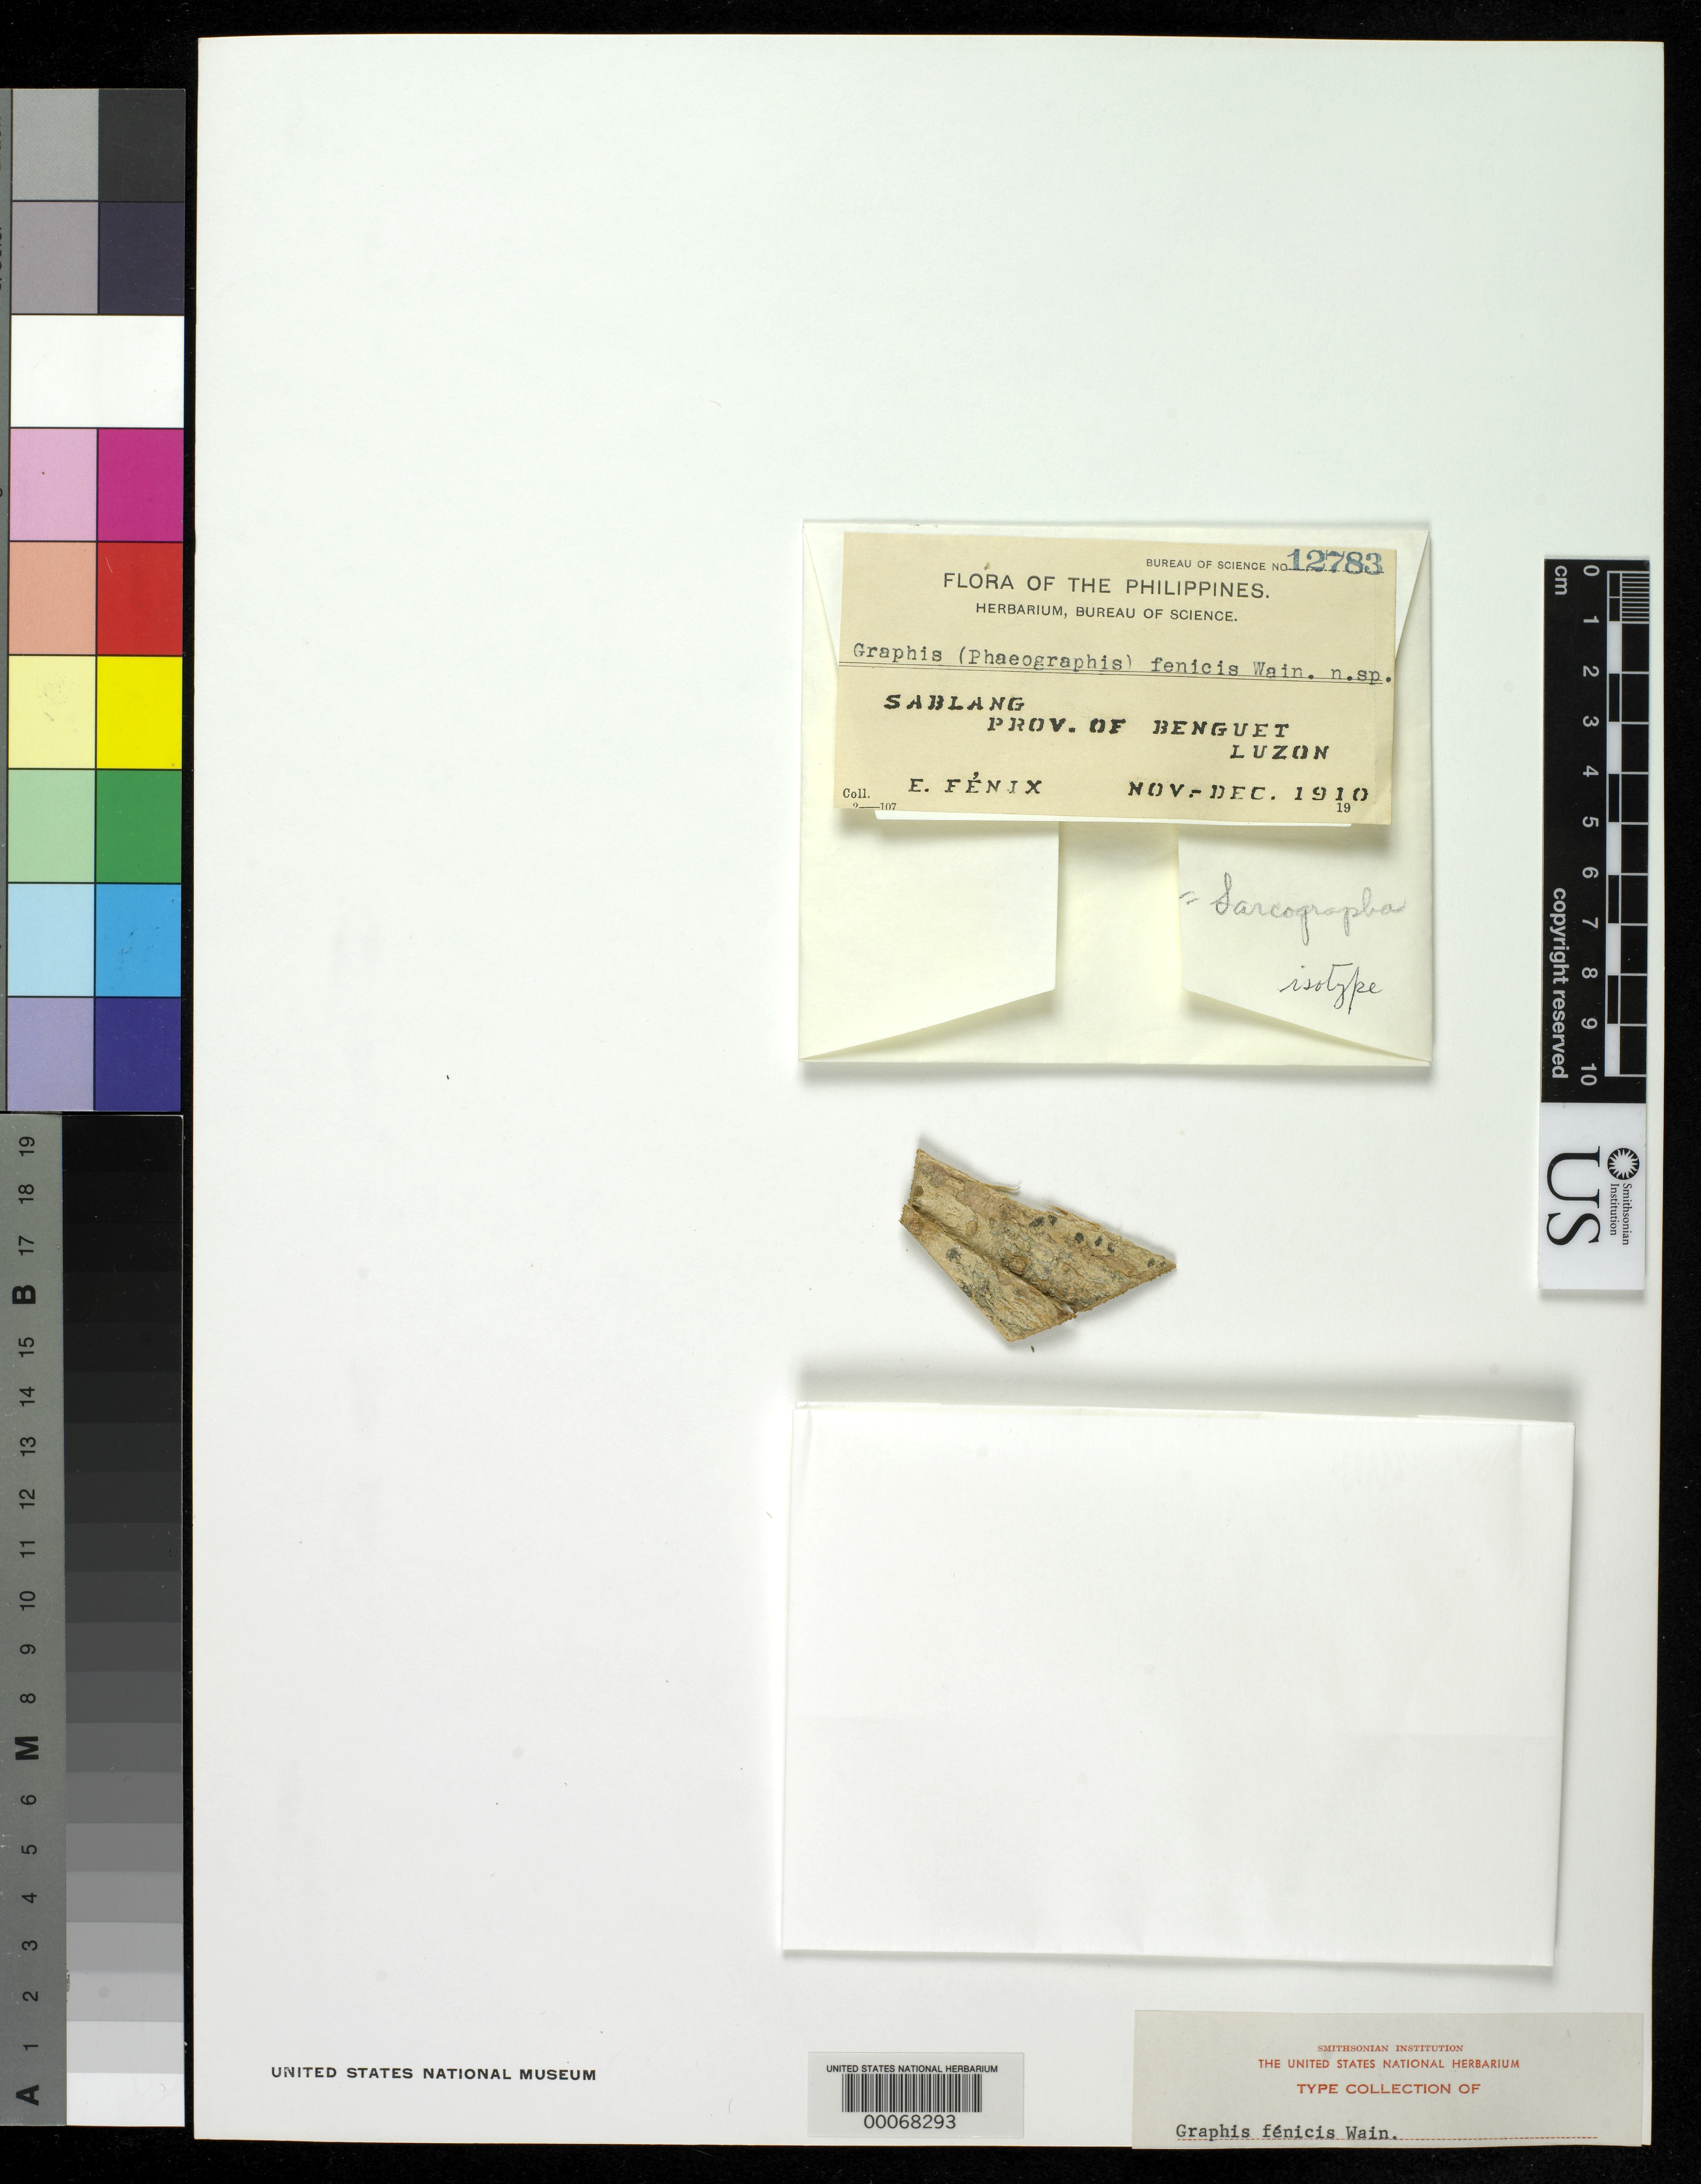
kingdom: Fungi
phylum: Ascomycota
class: Lecanoromycetes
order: Ostropales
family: Graphidaceae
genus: Graphis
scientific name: Graphis fenicis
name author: Vain.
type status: Isotype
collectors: E. Fenix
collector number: Bur. Sci. 12783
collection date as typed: Nov 1910 to -- Dec 1910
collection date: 1910-11/1910-12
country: Philippines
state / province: Cordillera (Administrative Region)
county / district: Benguet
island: Luzon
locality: Sablang.